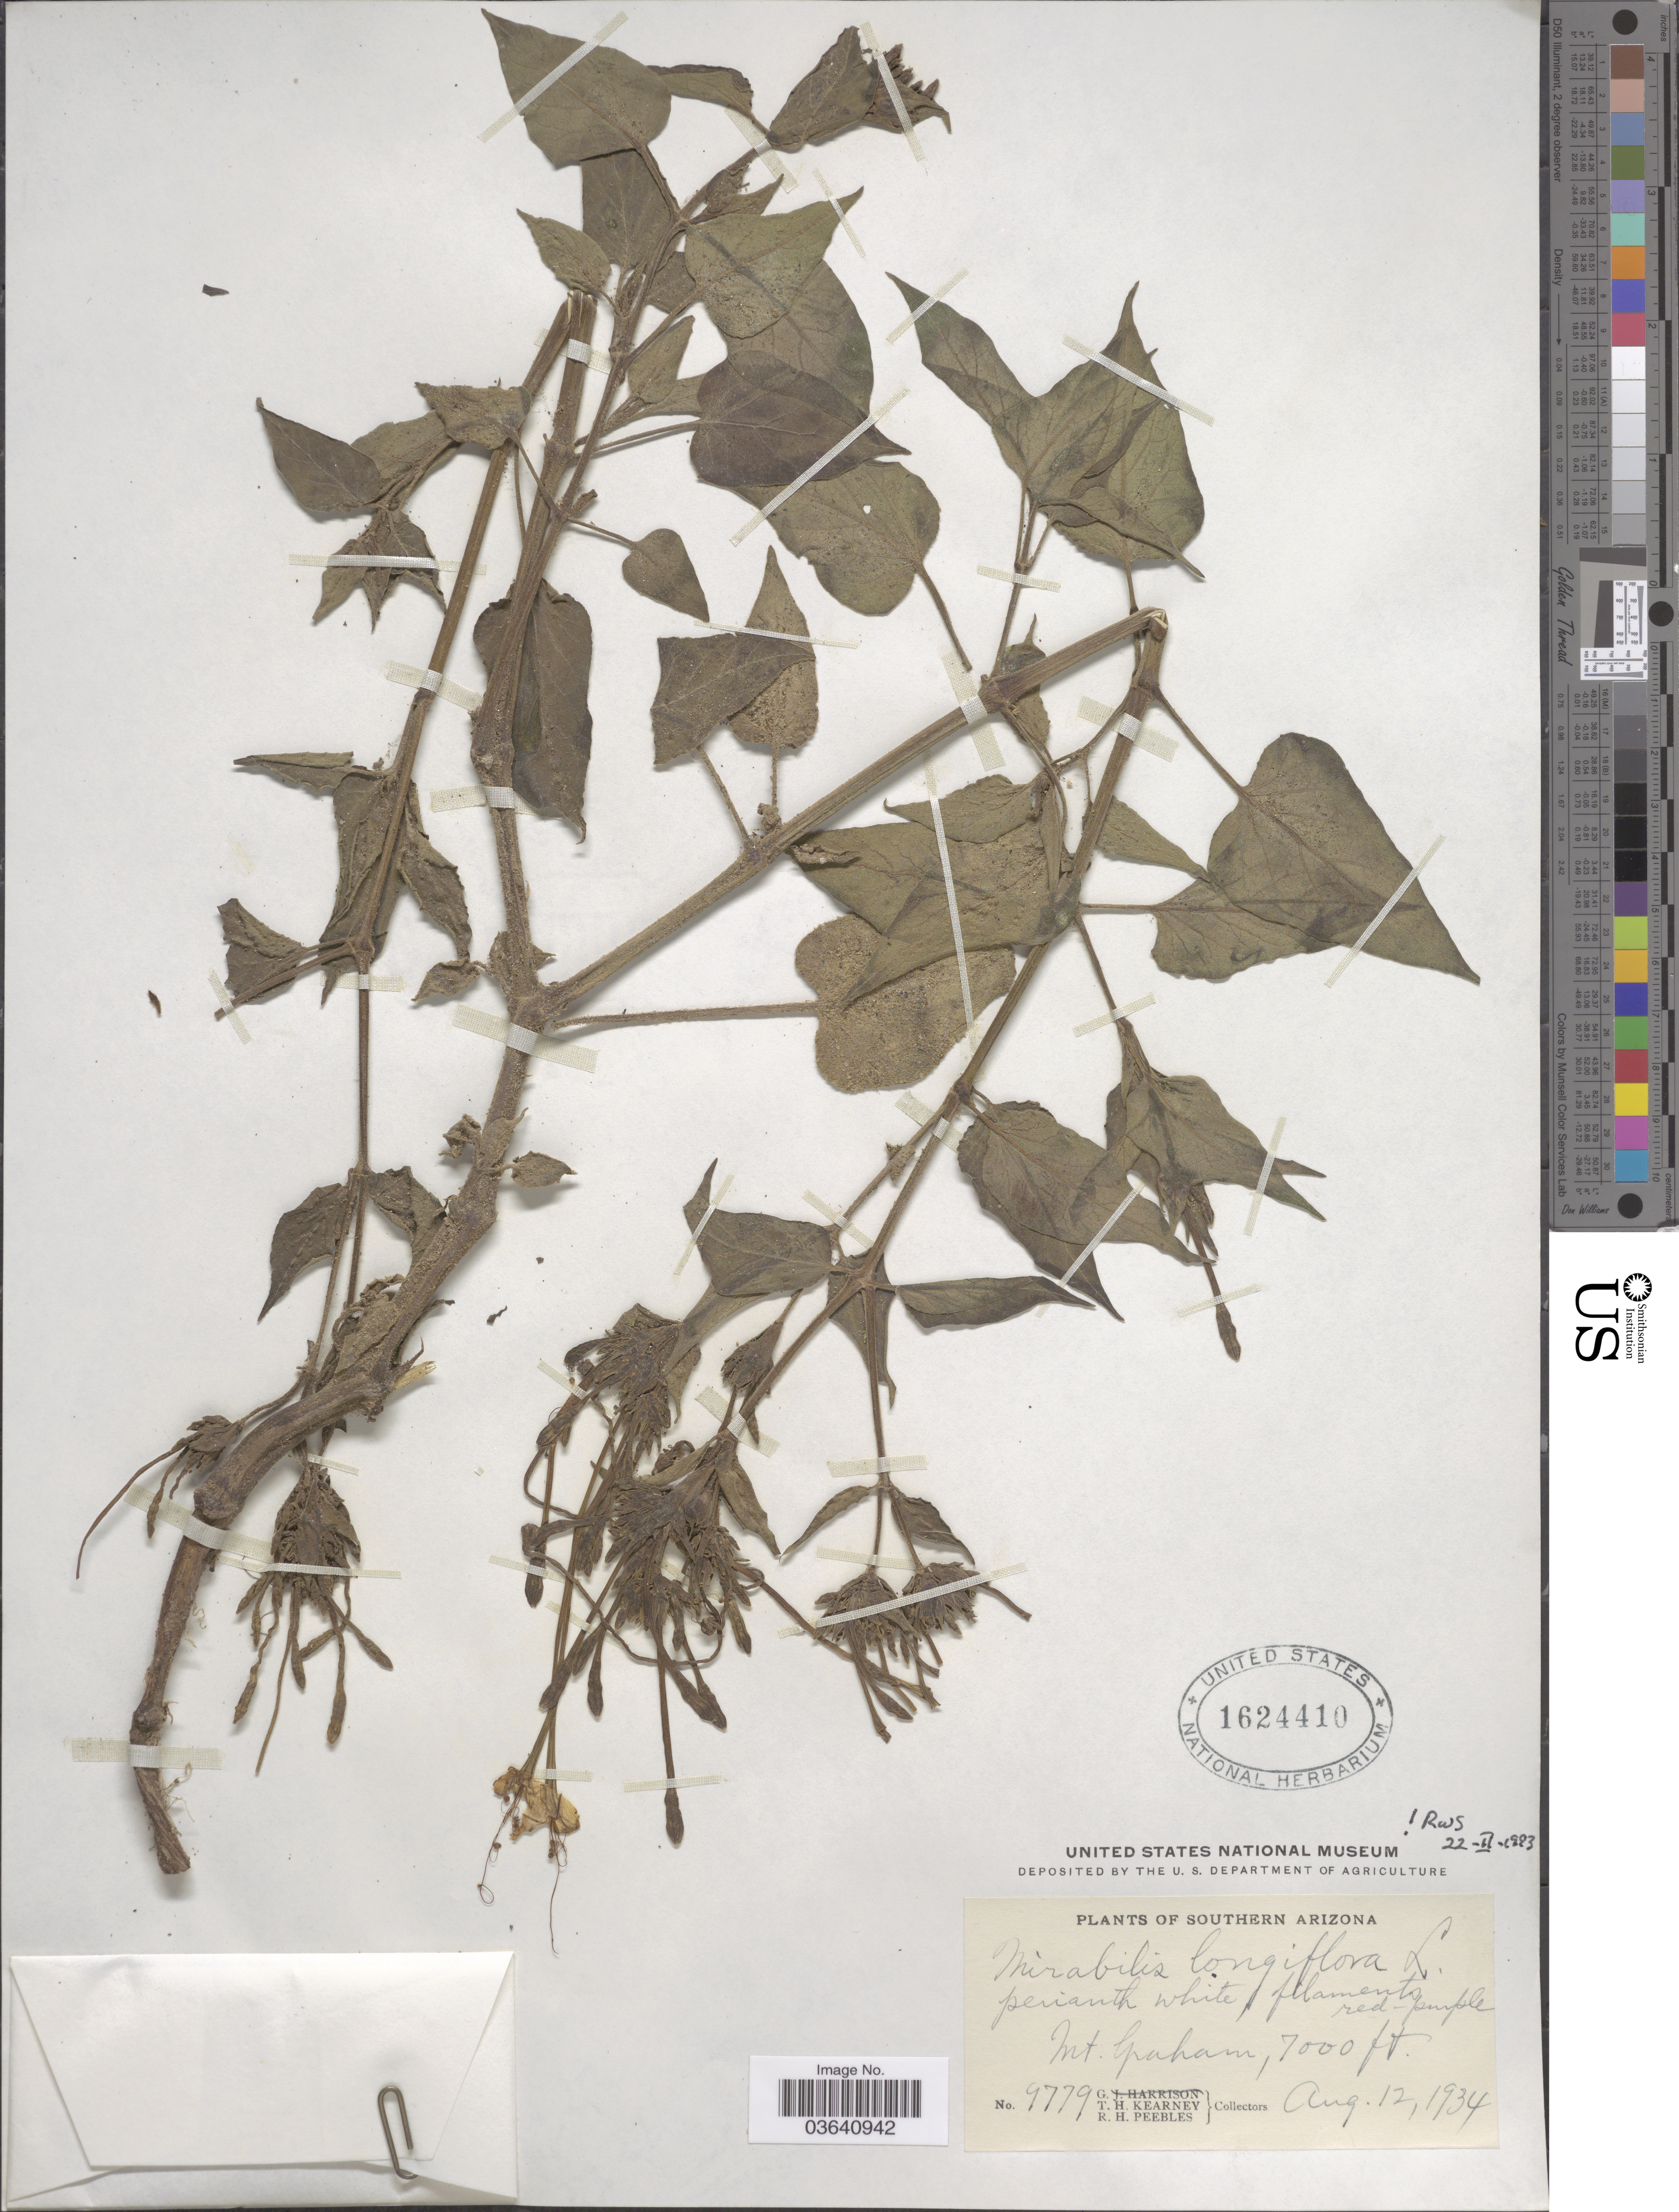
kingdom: Plantae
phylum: Tracheophyta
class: Magnoliopsida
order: Caryophyllales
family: Nyctaginaceae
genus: Mirabilis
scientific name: Mirabilis longiflora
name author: L.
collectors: T. H. Kearney & R. H. Peebles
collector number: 9779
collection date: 1934-08-12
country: United States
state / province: Arizona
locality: Southern Arizona. Mt. Graham.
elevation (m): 2134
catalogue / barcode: US 1624410